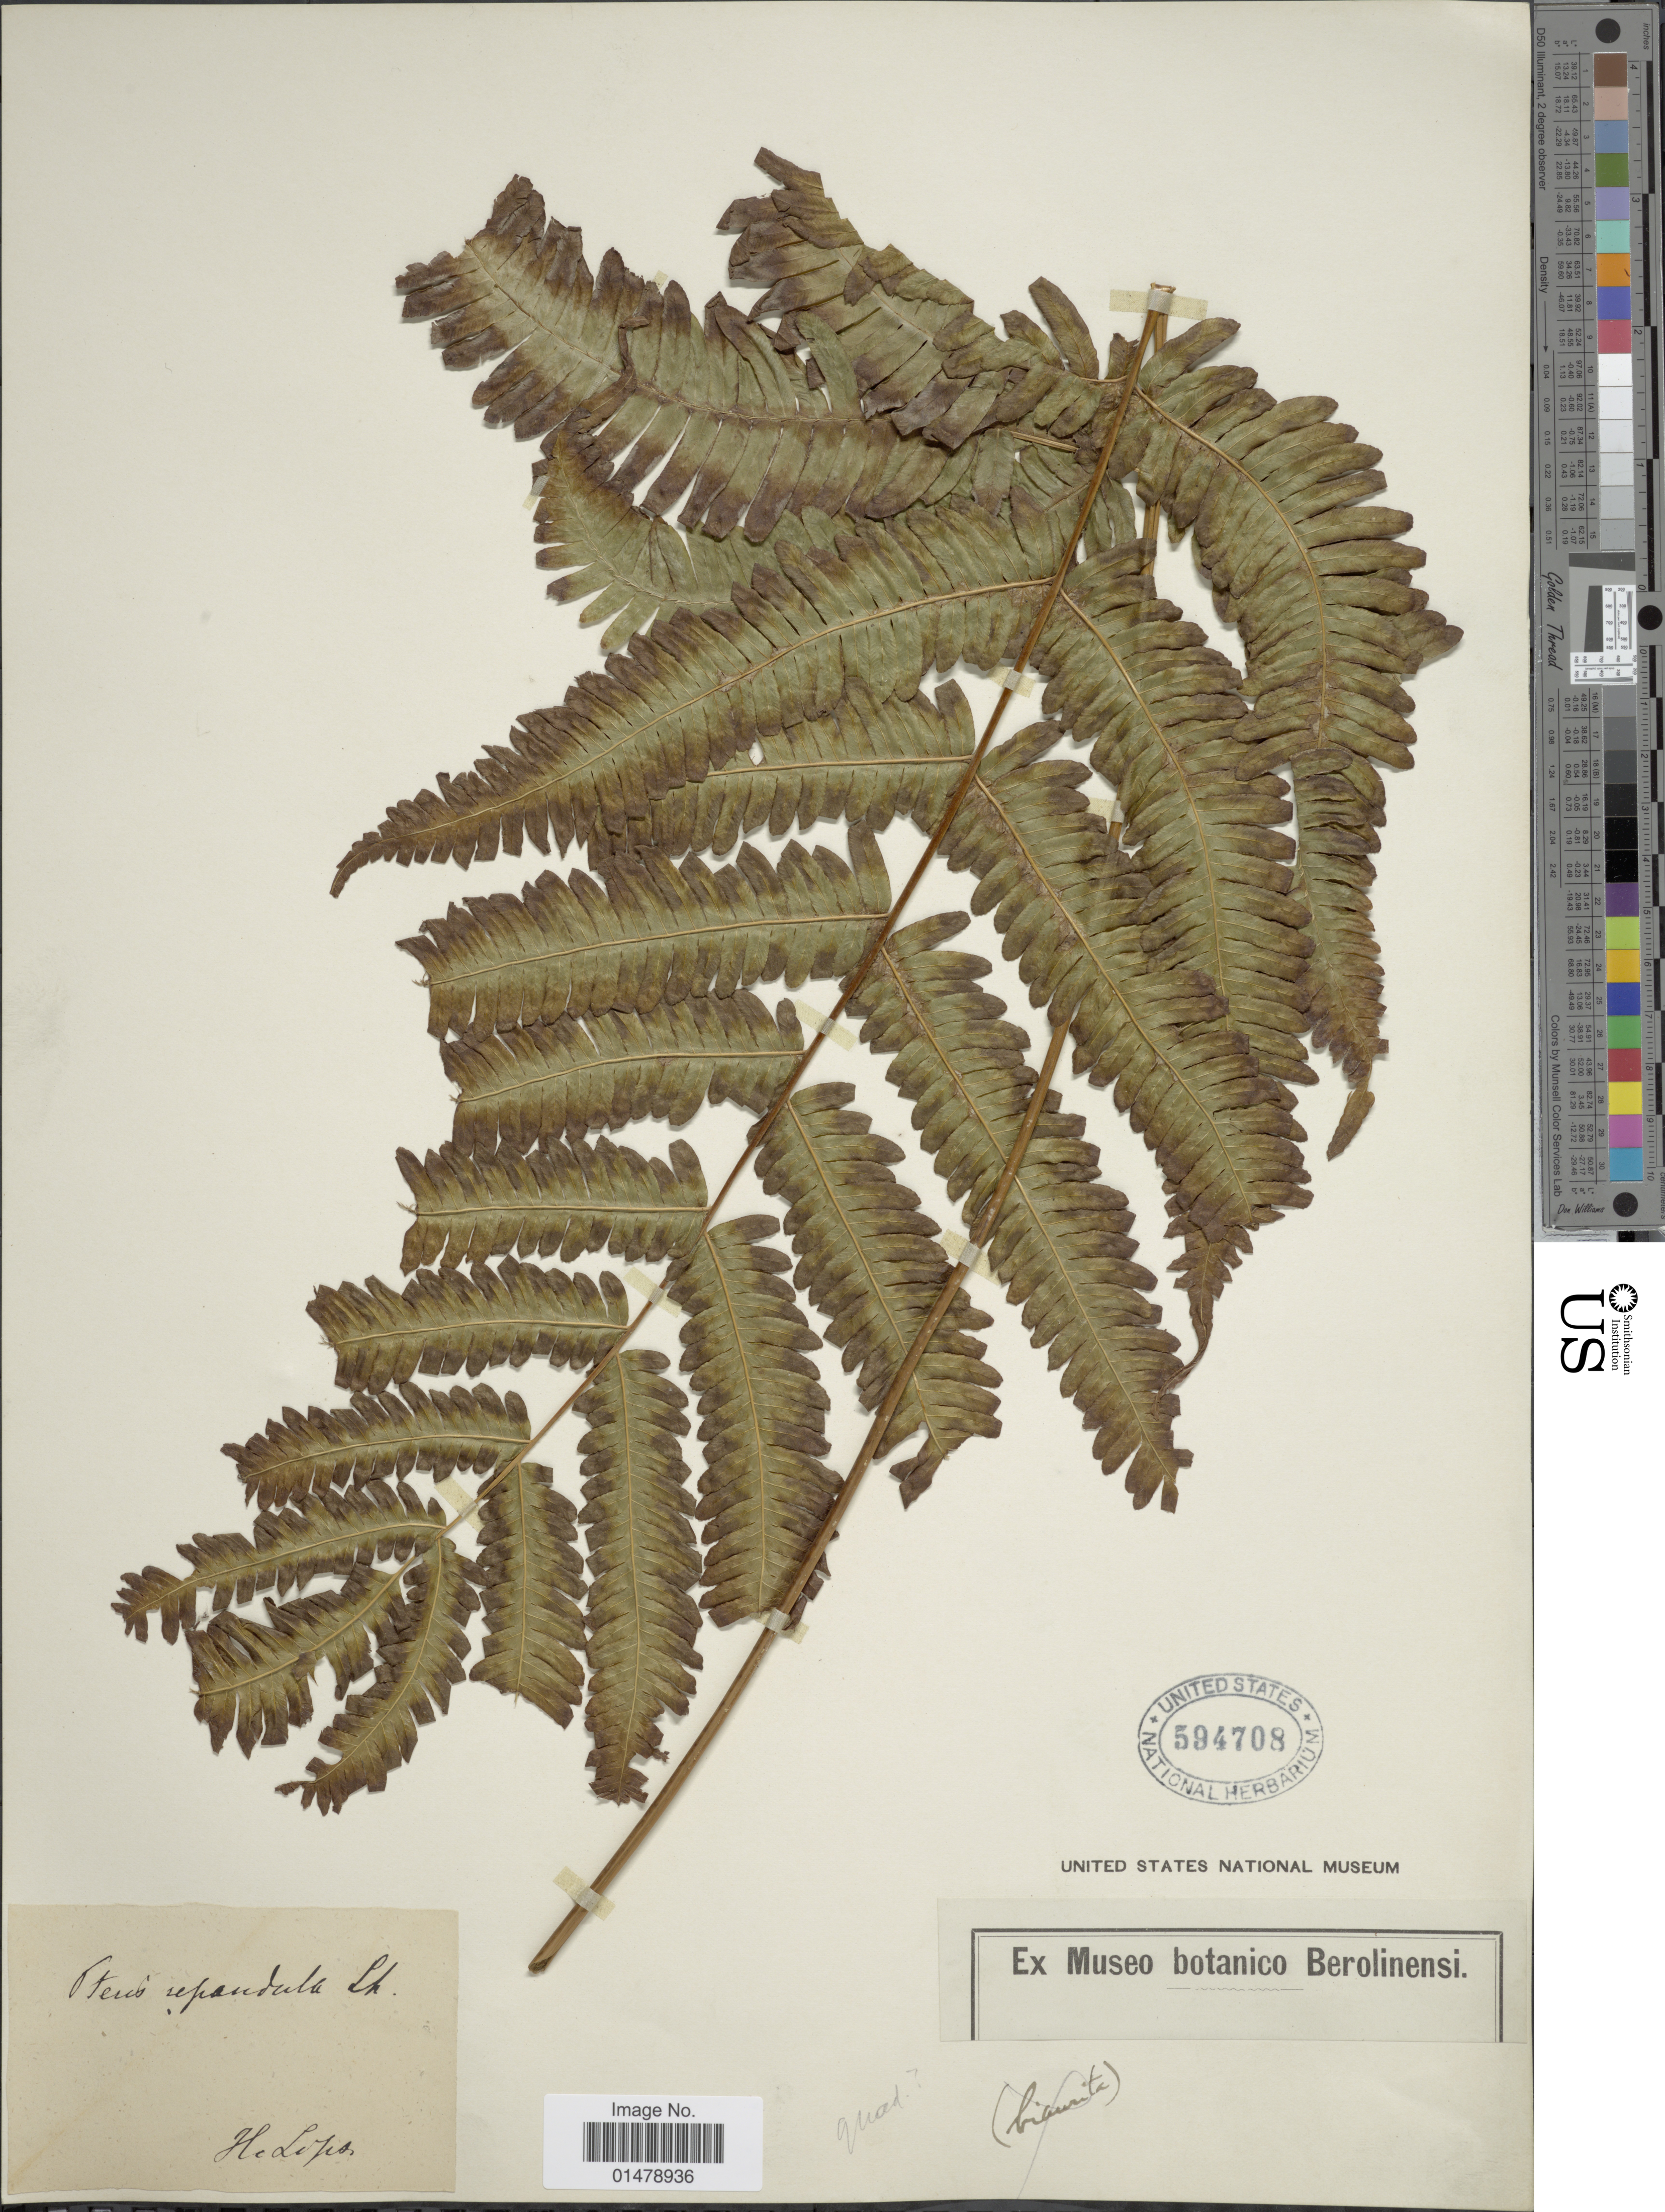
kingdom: Plantae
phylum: Tracheophyta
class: Polypodiopsida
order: Polypodiales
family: Pteridaceae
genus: Pteris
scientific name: Pteris quadriaurita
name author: Retz.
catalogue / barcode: US 594708